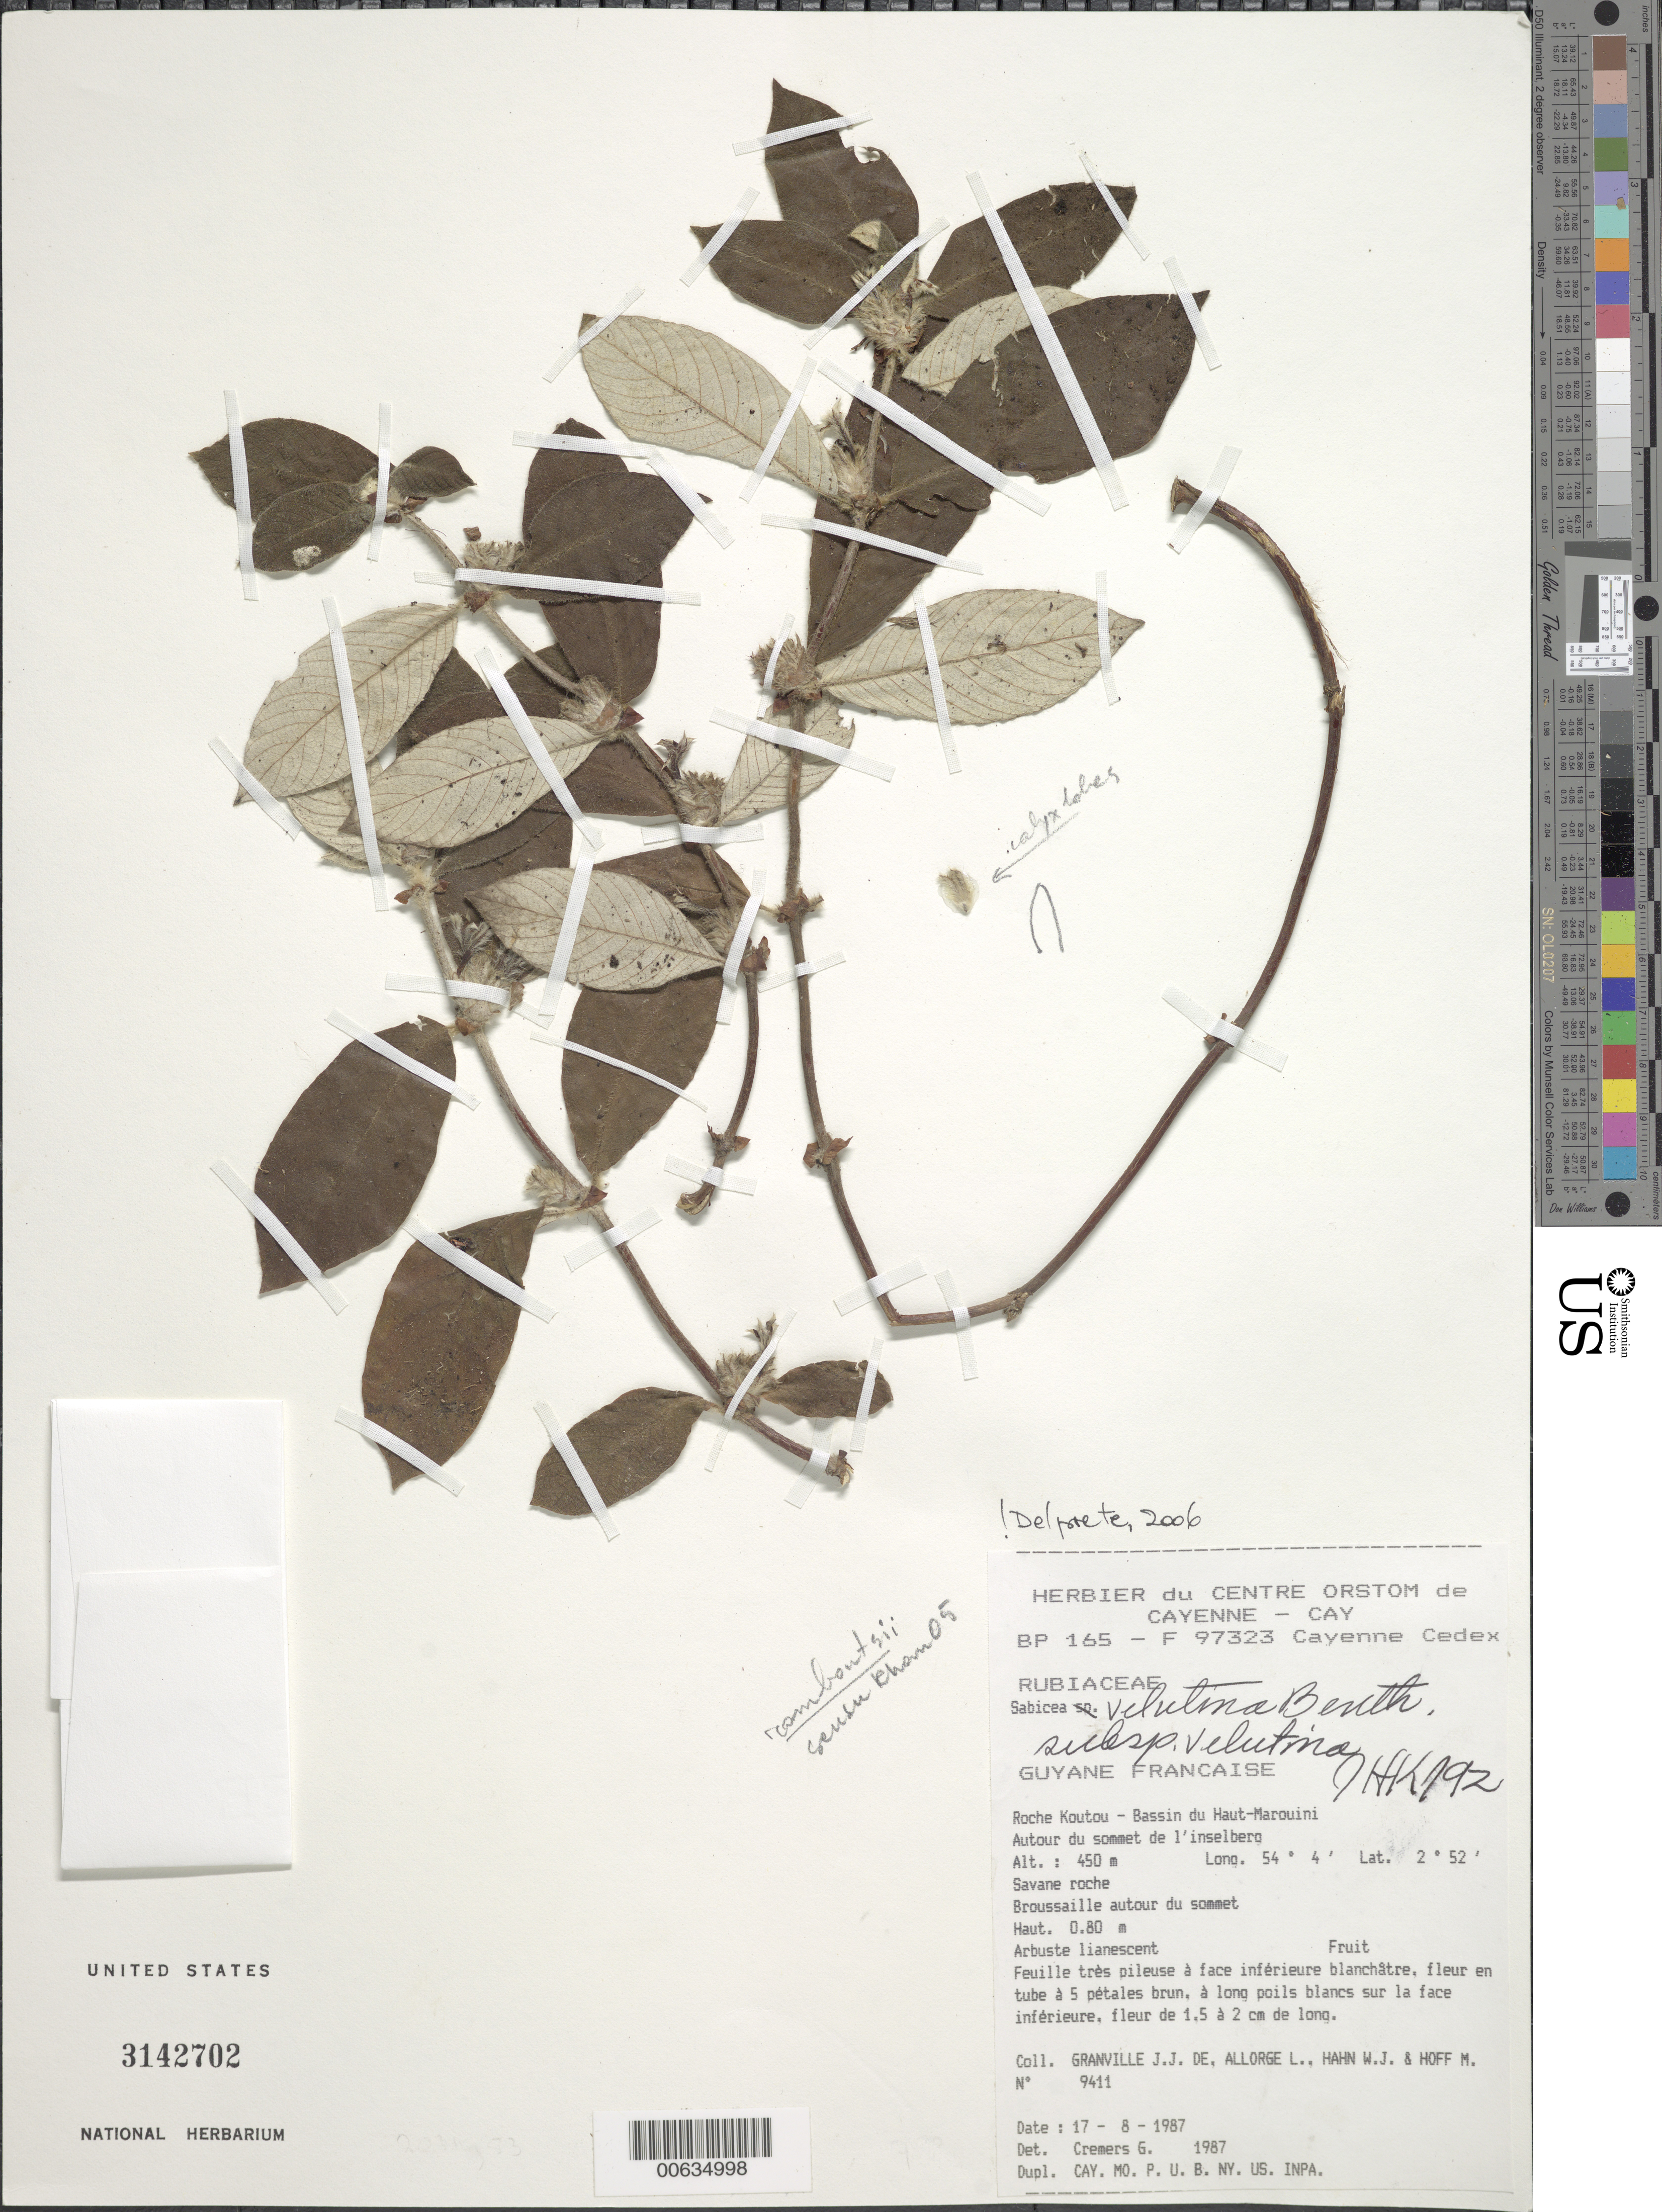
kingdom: Plantae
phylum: Tracheophyta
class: Magnoliopsida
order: Gentianales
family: Rubiaceae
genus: Sabicea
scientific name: Sabicea romboutsii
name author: Bremek.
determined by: Delprete, P. G., Herb. de Guyane Cay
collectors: J.-J. de Granville, L. Allorge, W. J. Hahn & M. Hoff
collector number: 9411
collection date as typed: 17-Aug-87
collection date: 1987-08-17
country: French Guiana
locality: Roche Koutou, Bassin du Haut-Marouini, autour du sommet de l'inselberg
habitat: Savane roche, broussaille autour du sommet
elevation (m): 450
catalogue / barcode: US 3142702